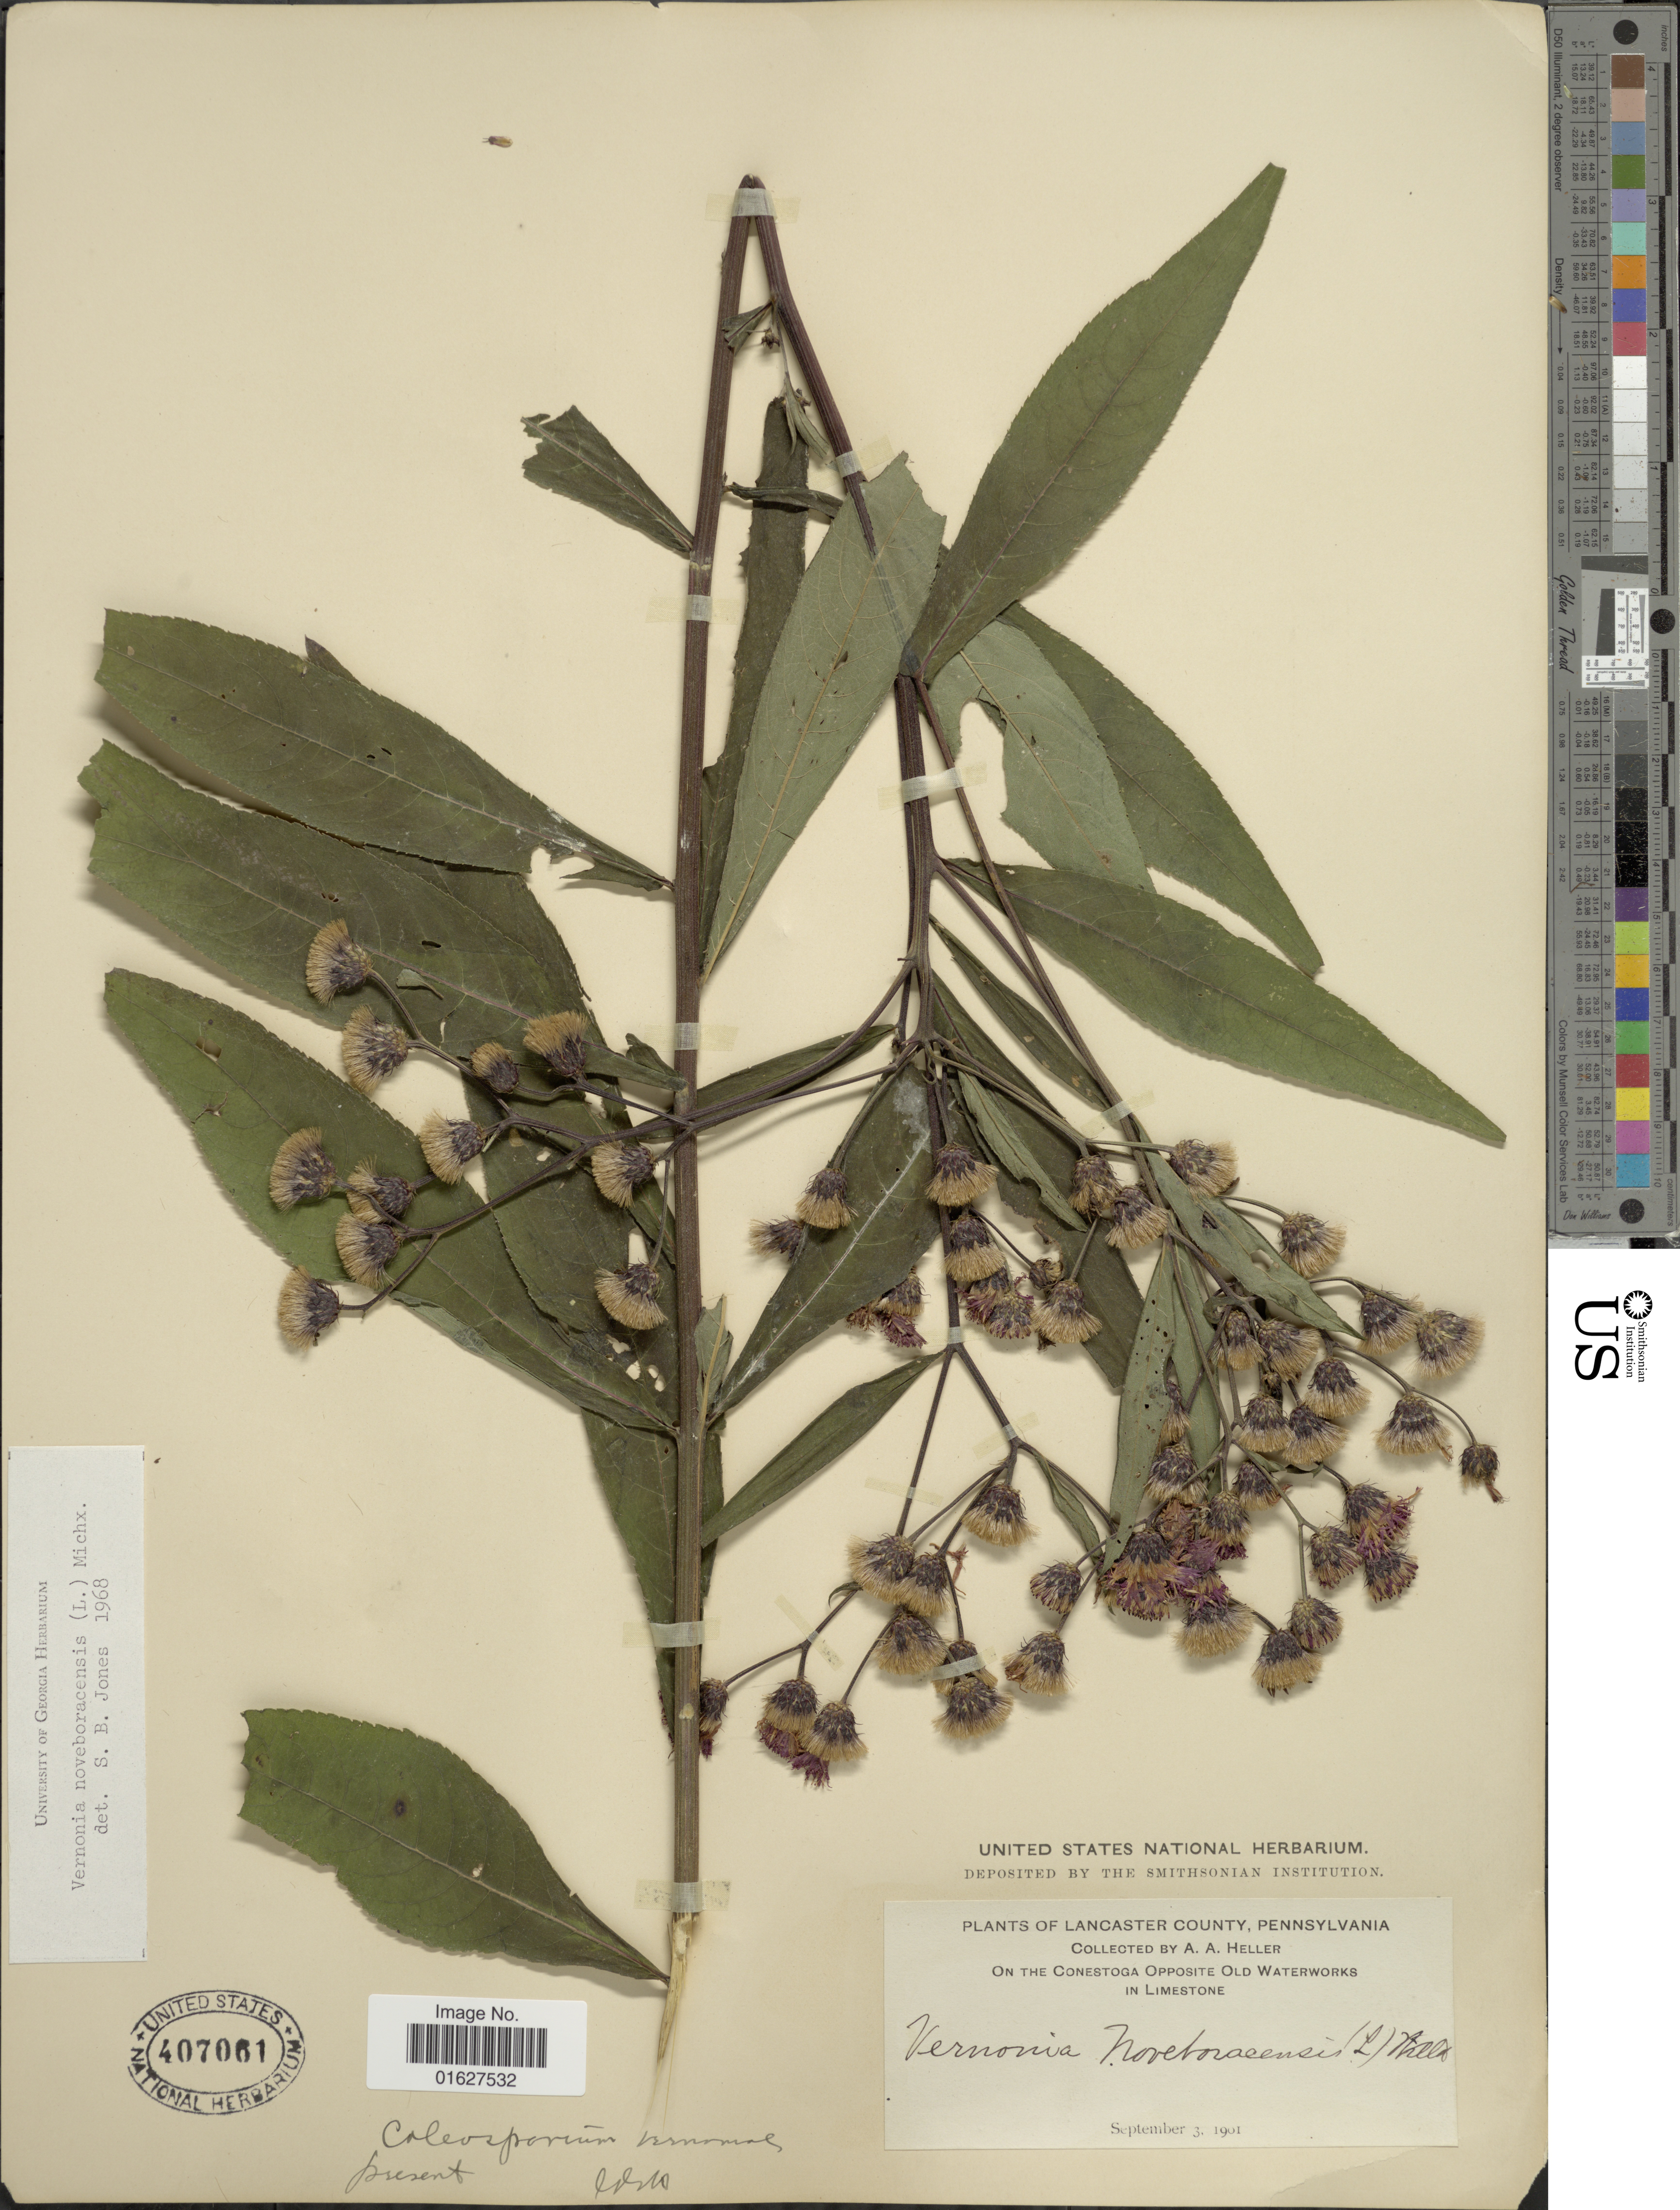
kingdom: Plantae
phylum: Tracheophyta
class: Magnoliopsida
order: Asterales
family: Asteraceae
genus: Vernonia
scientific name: Vernonia noveboracensis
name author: (L.) Michx.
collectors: A. A. Heller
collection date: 1901-09-03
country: United States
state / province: Pennsylvania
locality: On the Conestoga Opposite Old Waterworks in Limestone. Lancaster County, Pennsylvania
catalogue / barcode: US 407061